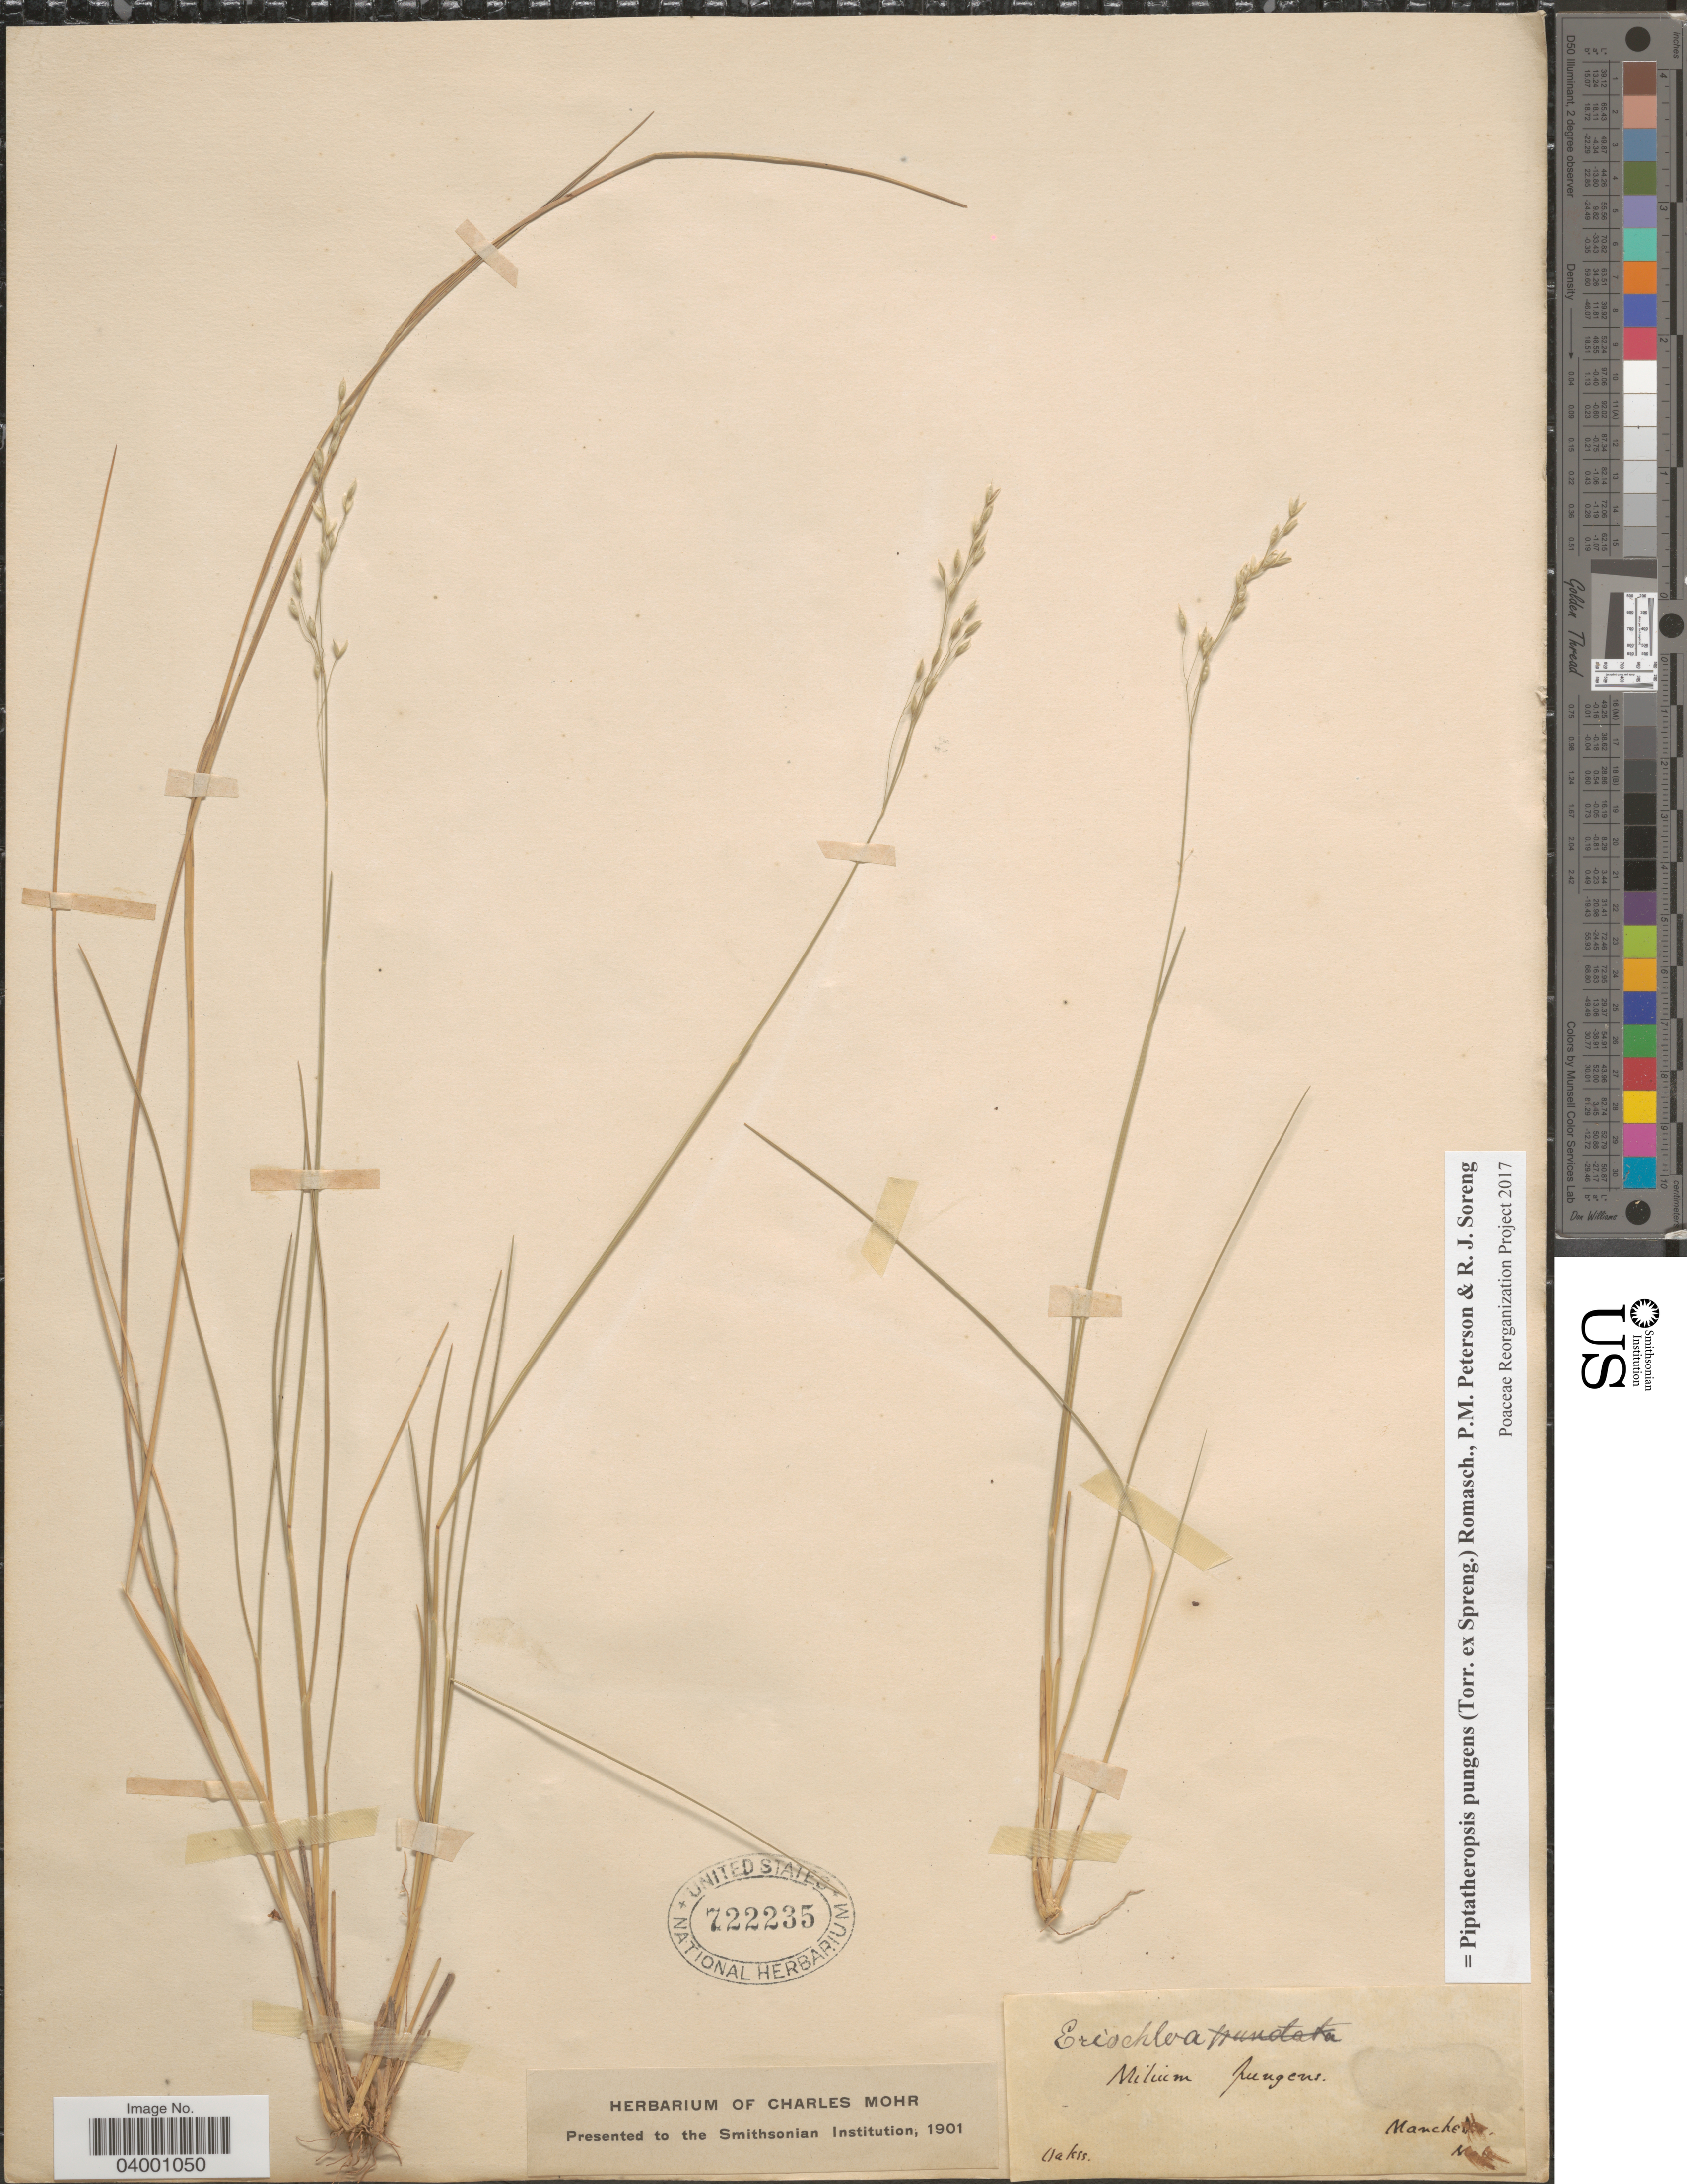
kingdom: Plantae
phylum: Tracheophyta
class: Liliopsida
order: Poales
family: Poaceae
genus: Piptatheropsis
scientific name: Piptatheropsis pungens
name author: (Torr. ex Spreng.) Romasch. et al.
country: France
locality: Manche [illegible text].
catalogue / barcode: US 722235